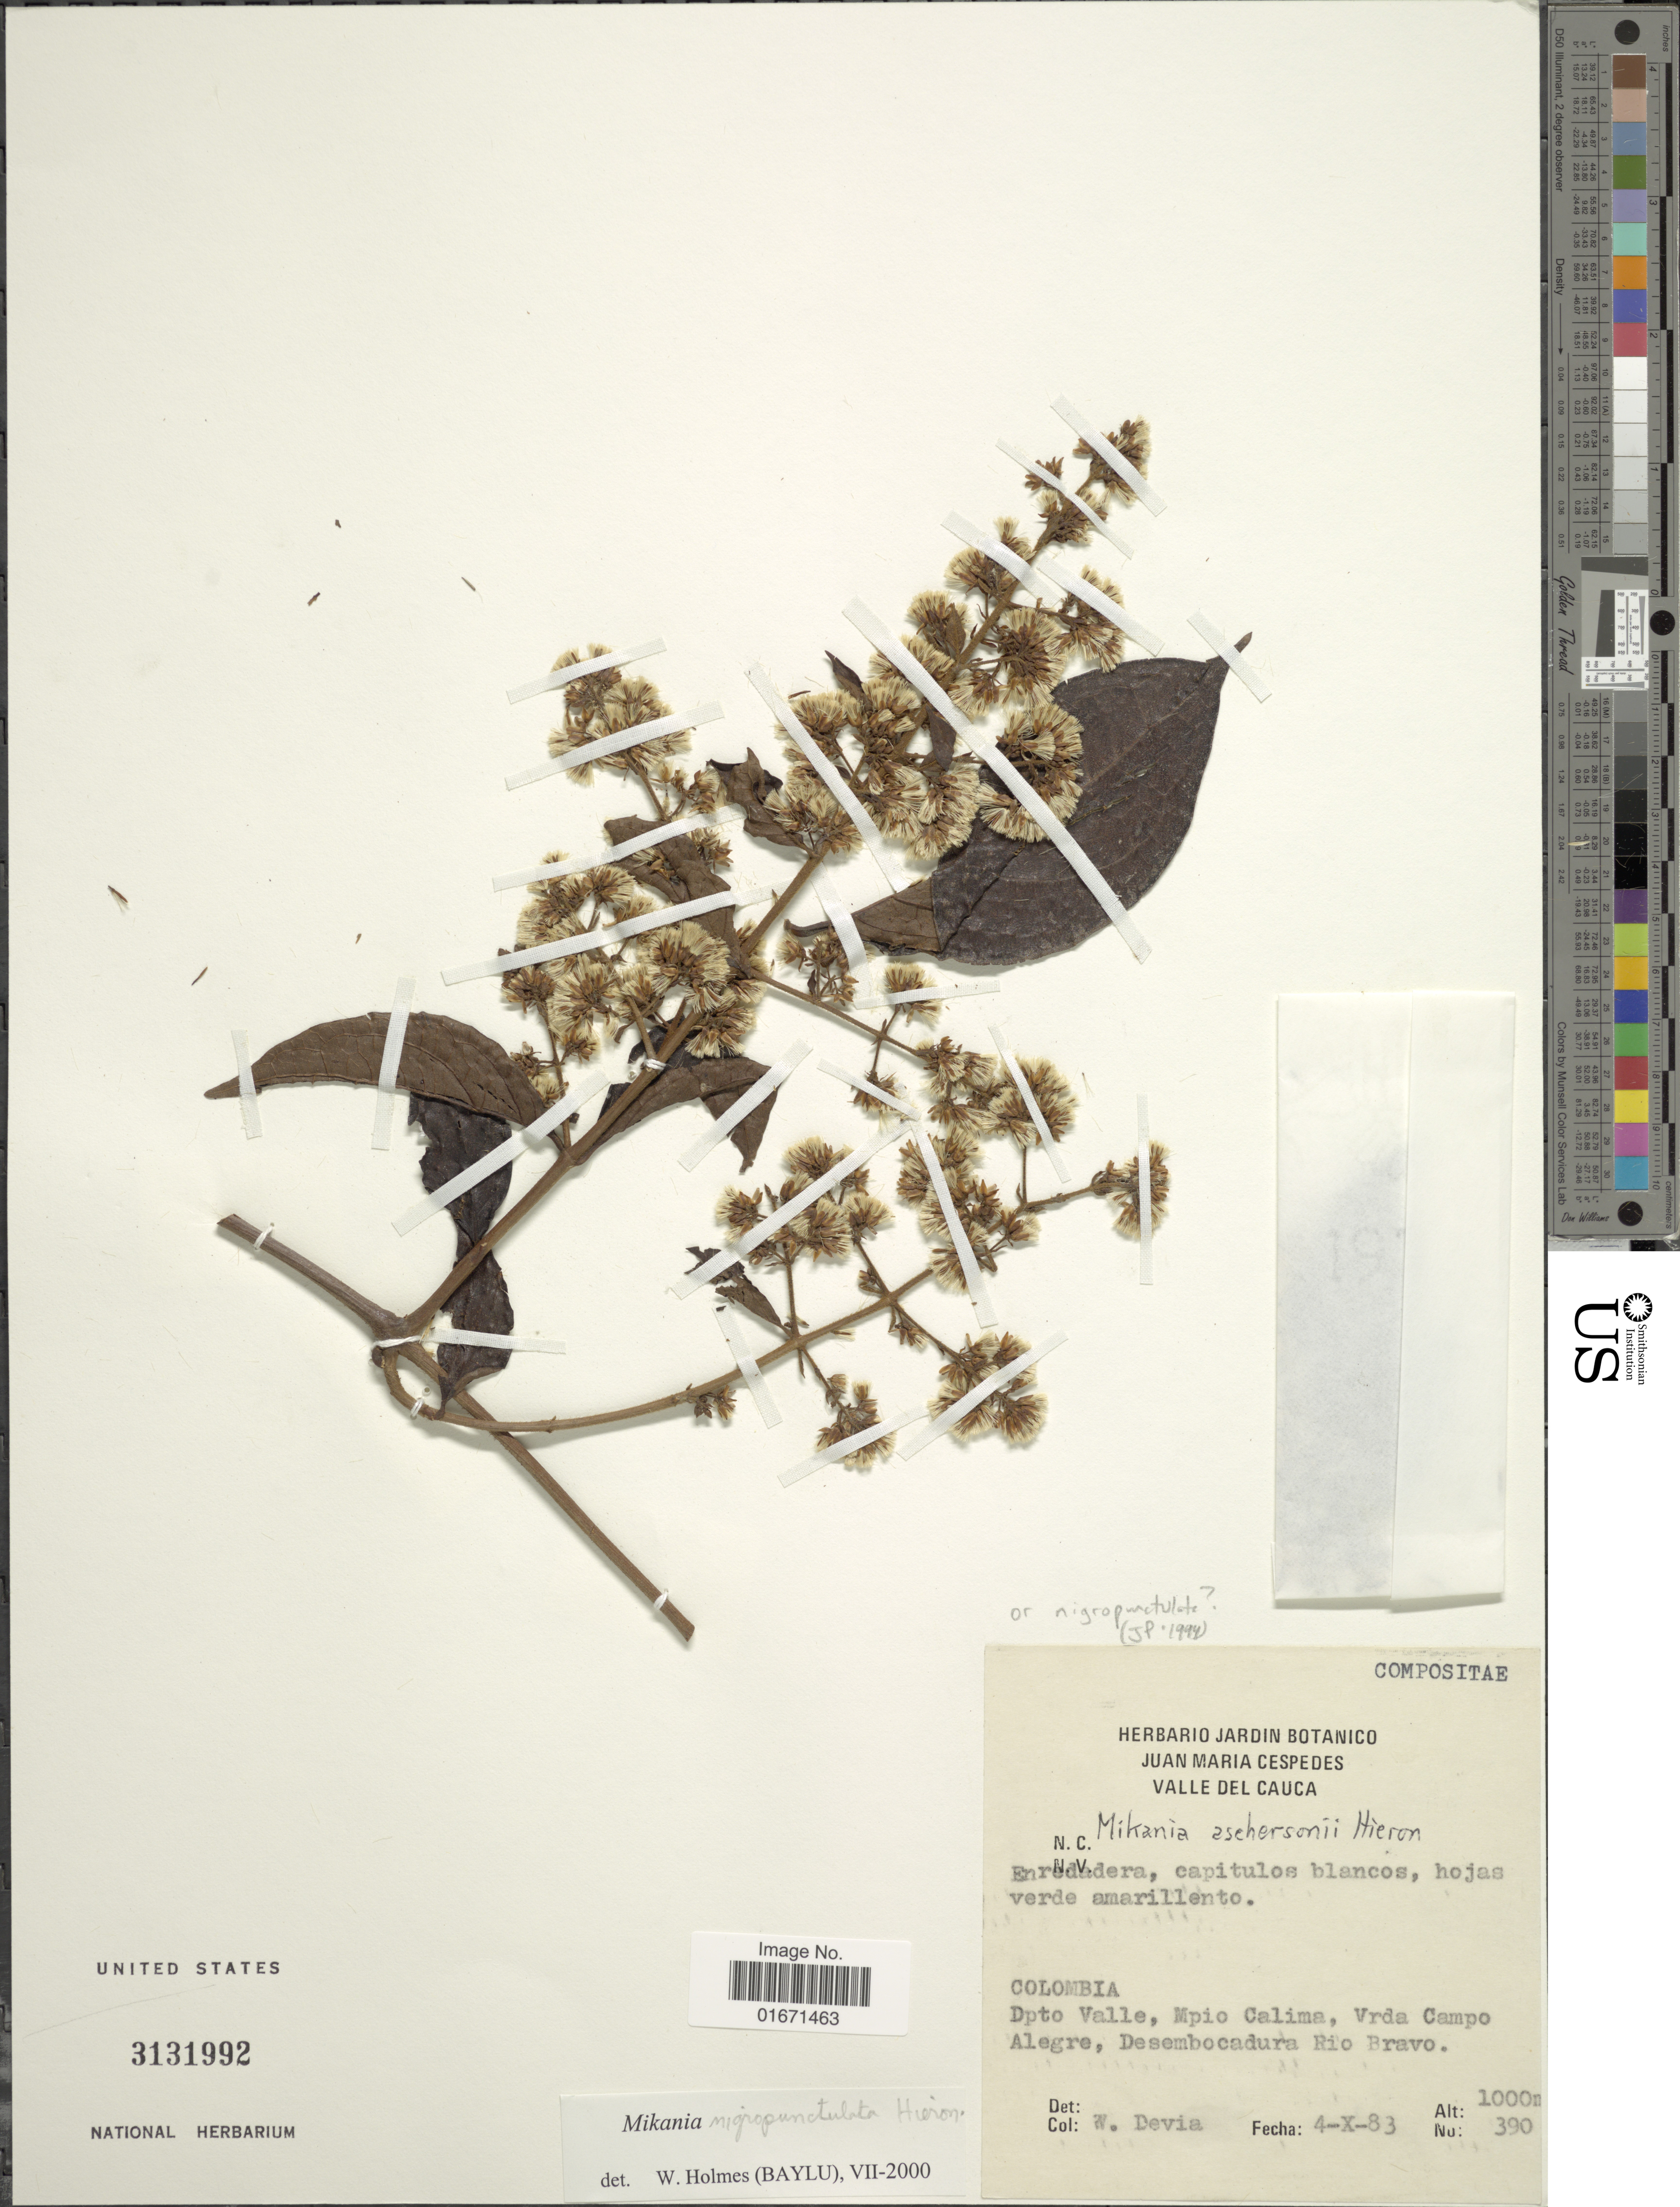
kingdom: Plantae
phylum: Tracheophyta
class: Magnoliopsida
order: Asterales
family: Asteraceae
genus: Mikania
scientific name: Mikania nigropunctulata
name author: Hieron.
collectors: W. Devia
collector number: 390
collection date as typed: Transcribed d/m/y: 4/10/83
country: Colombia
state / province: Valle del Cauca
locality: Colombia. Dpto Valle, Mpio Calima, Vrda Campo Alegre, Desembocadura Rio Bravo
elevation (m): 1000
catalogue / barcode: US 3131992